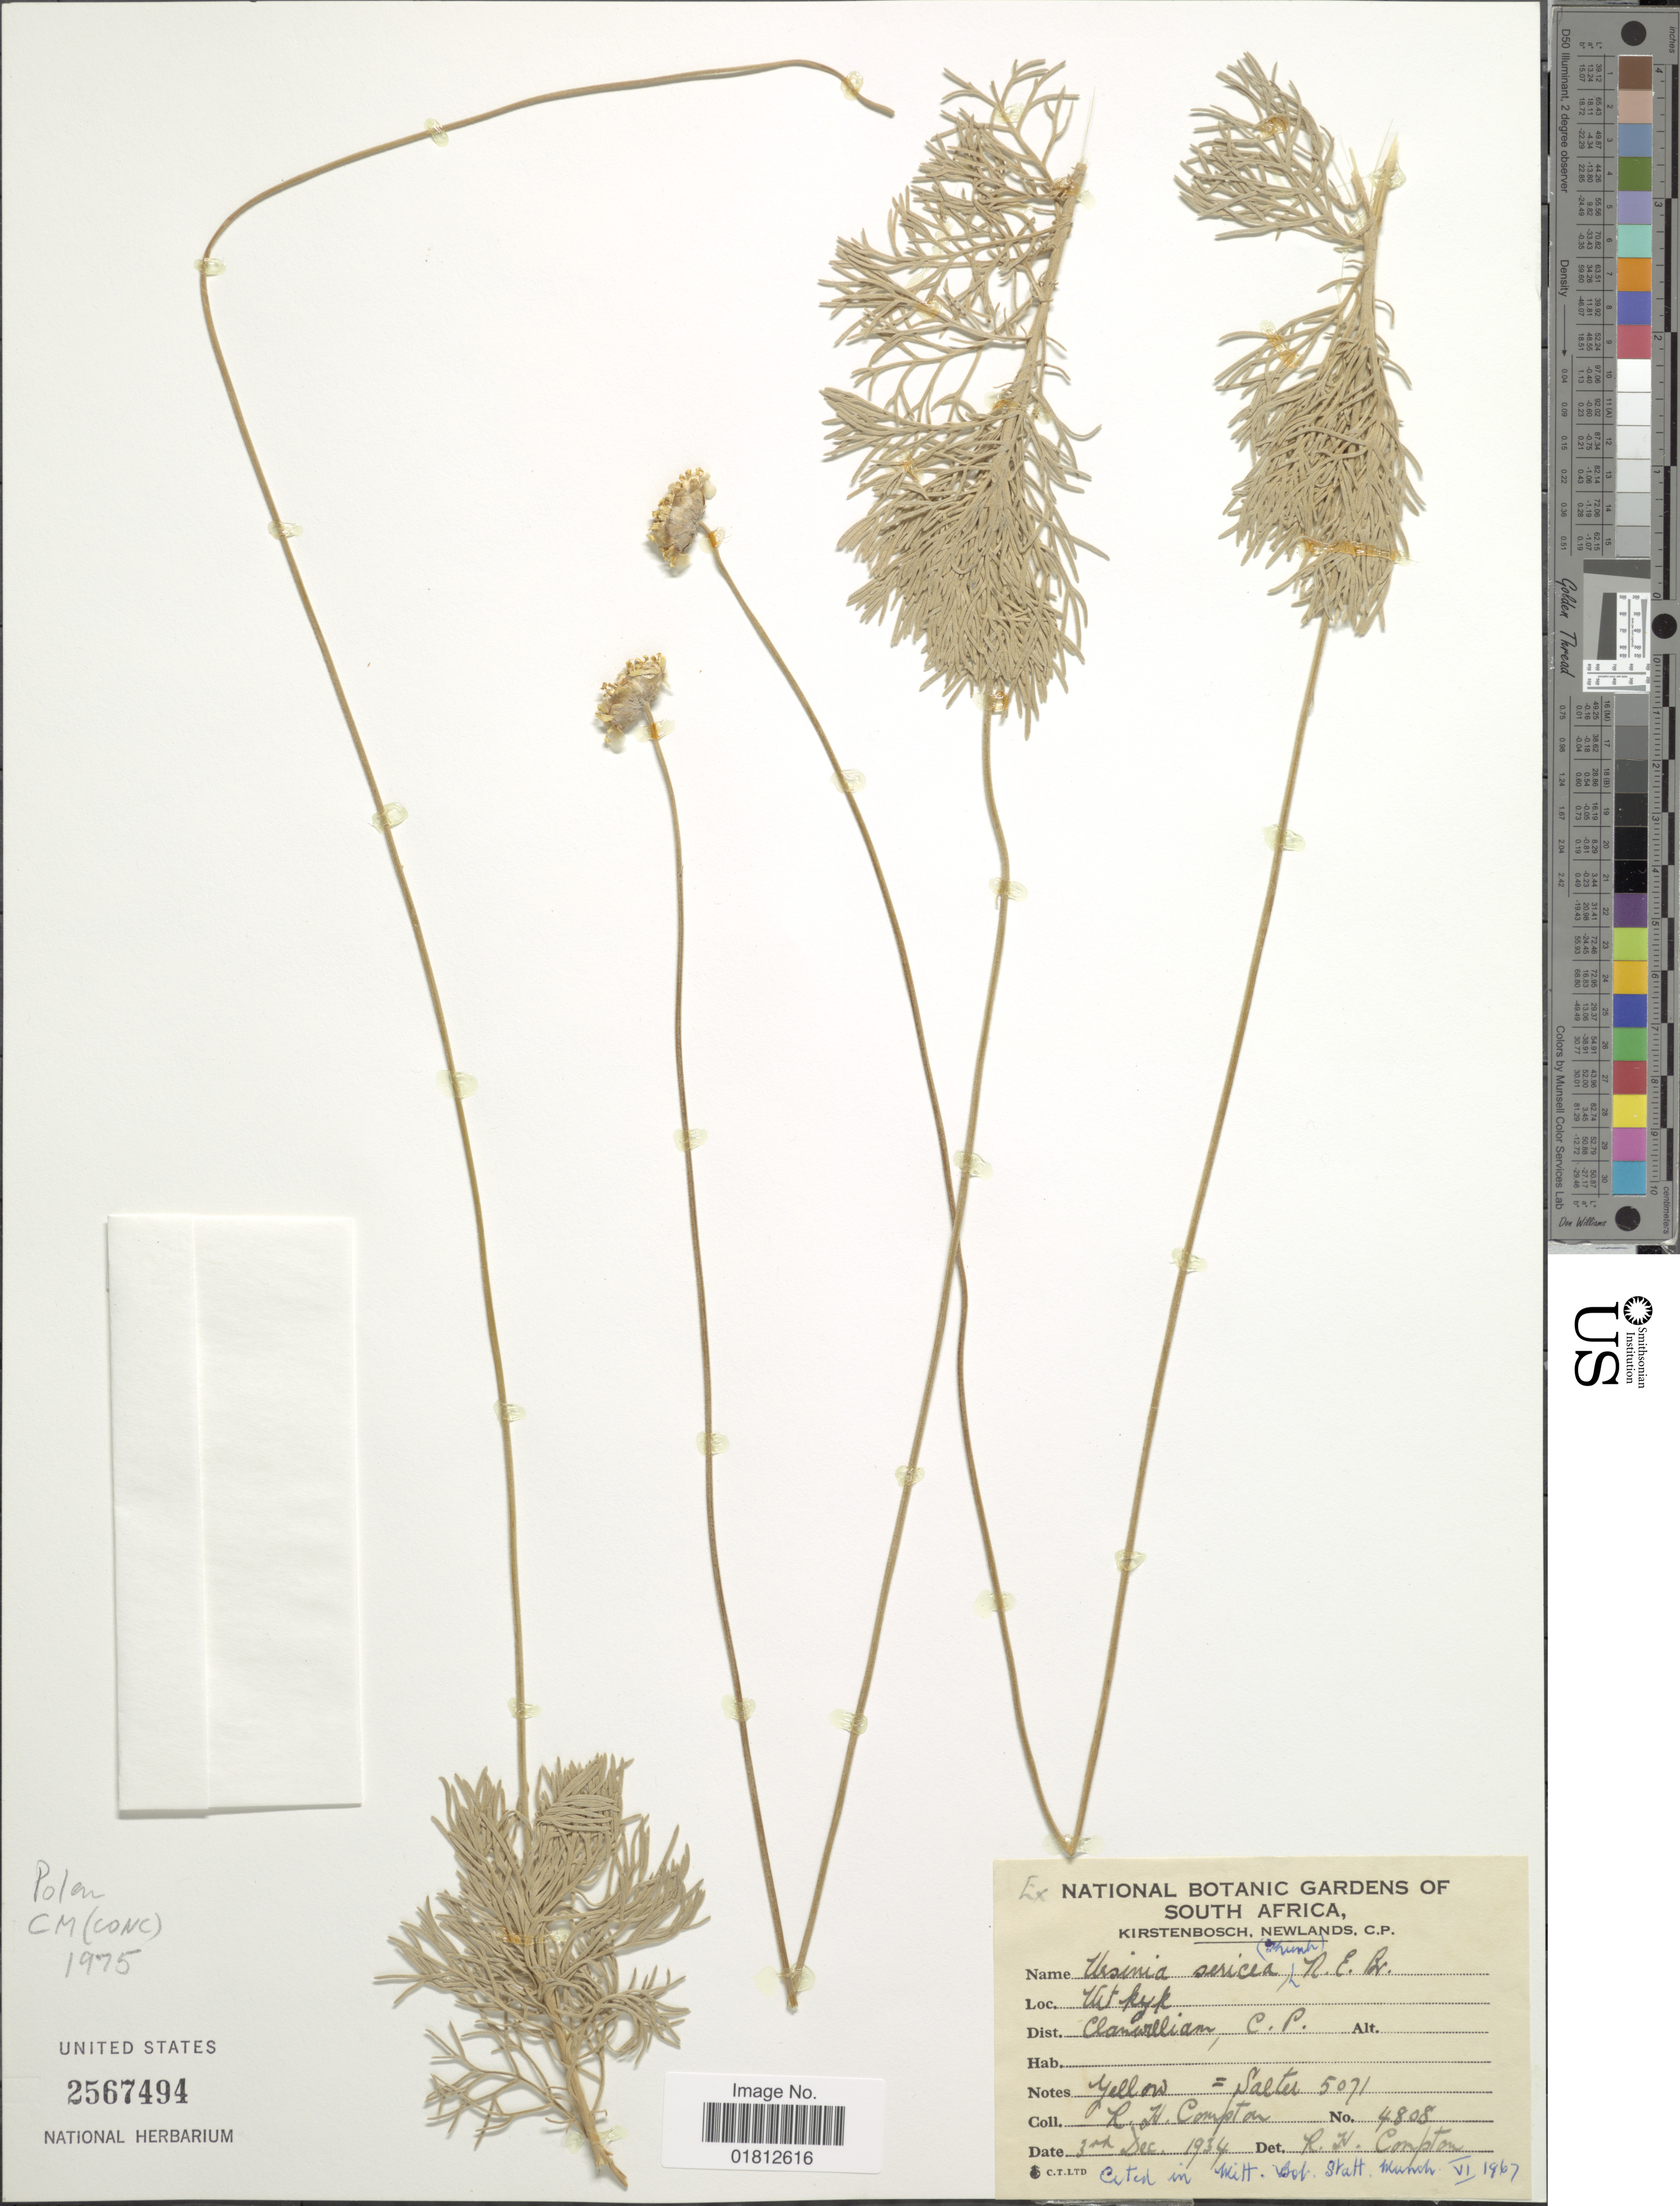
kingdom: Plantae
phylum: Tracheophyta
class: Magnoliopsida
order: Asterales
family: Asteraceae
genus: Ursinia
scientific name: Ursinia sericea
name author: (Thunb.) N.E. Br.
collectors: R. H. Compton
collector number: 4808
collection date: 1934-12-03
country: South Africa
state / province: Western Cape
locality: Uitkijk, Dist. Clanwilliam, C. P.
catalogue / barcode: US 2567494